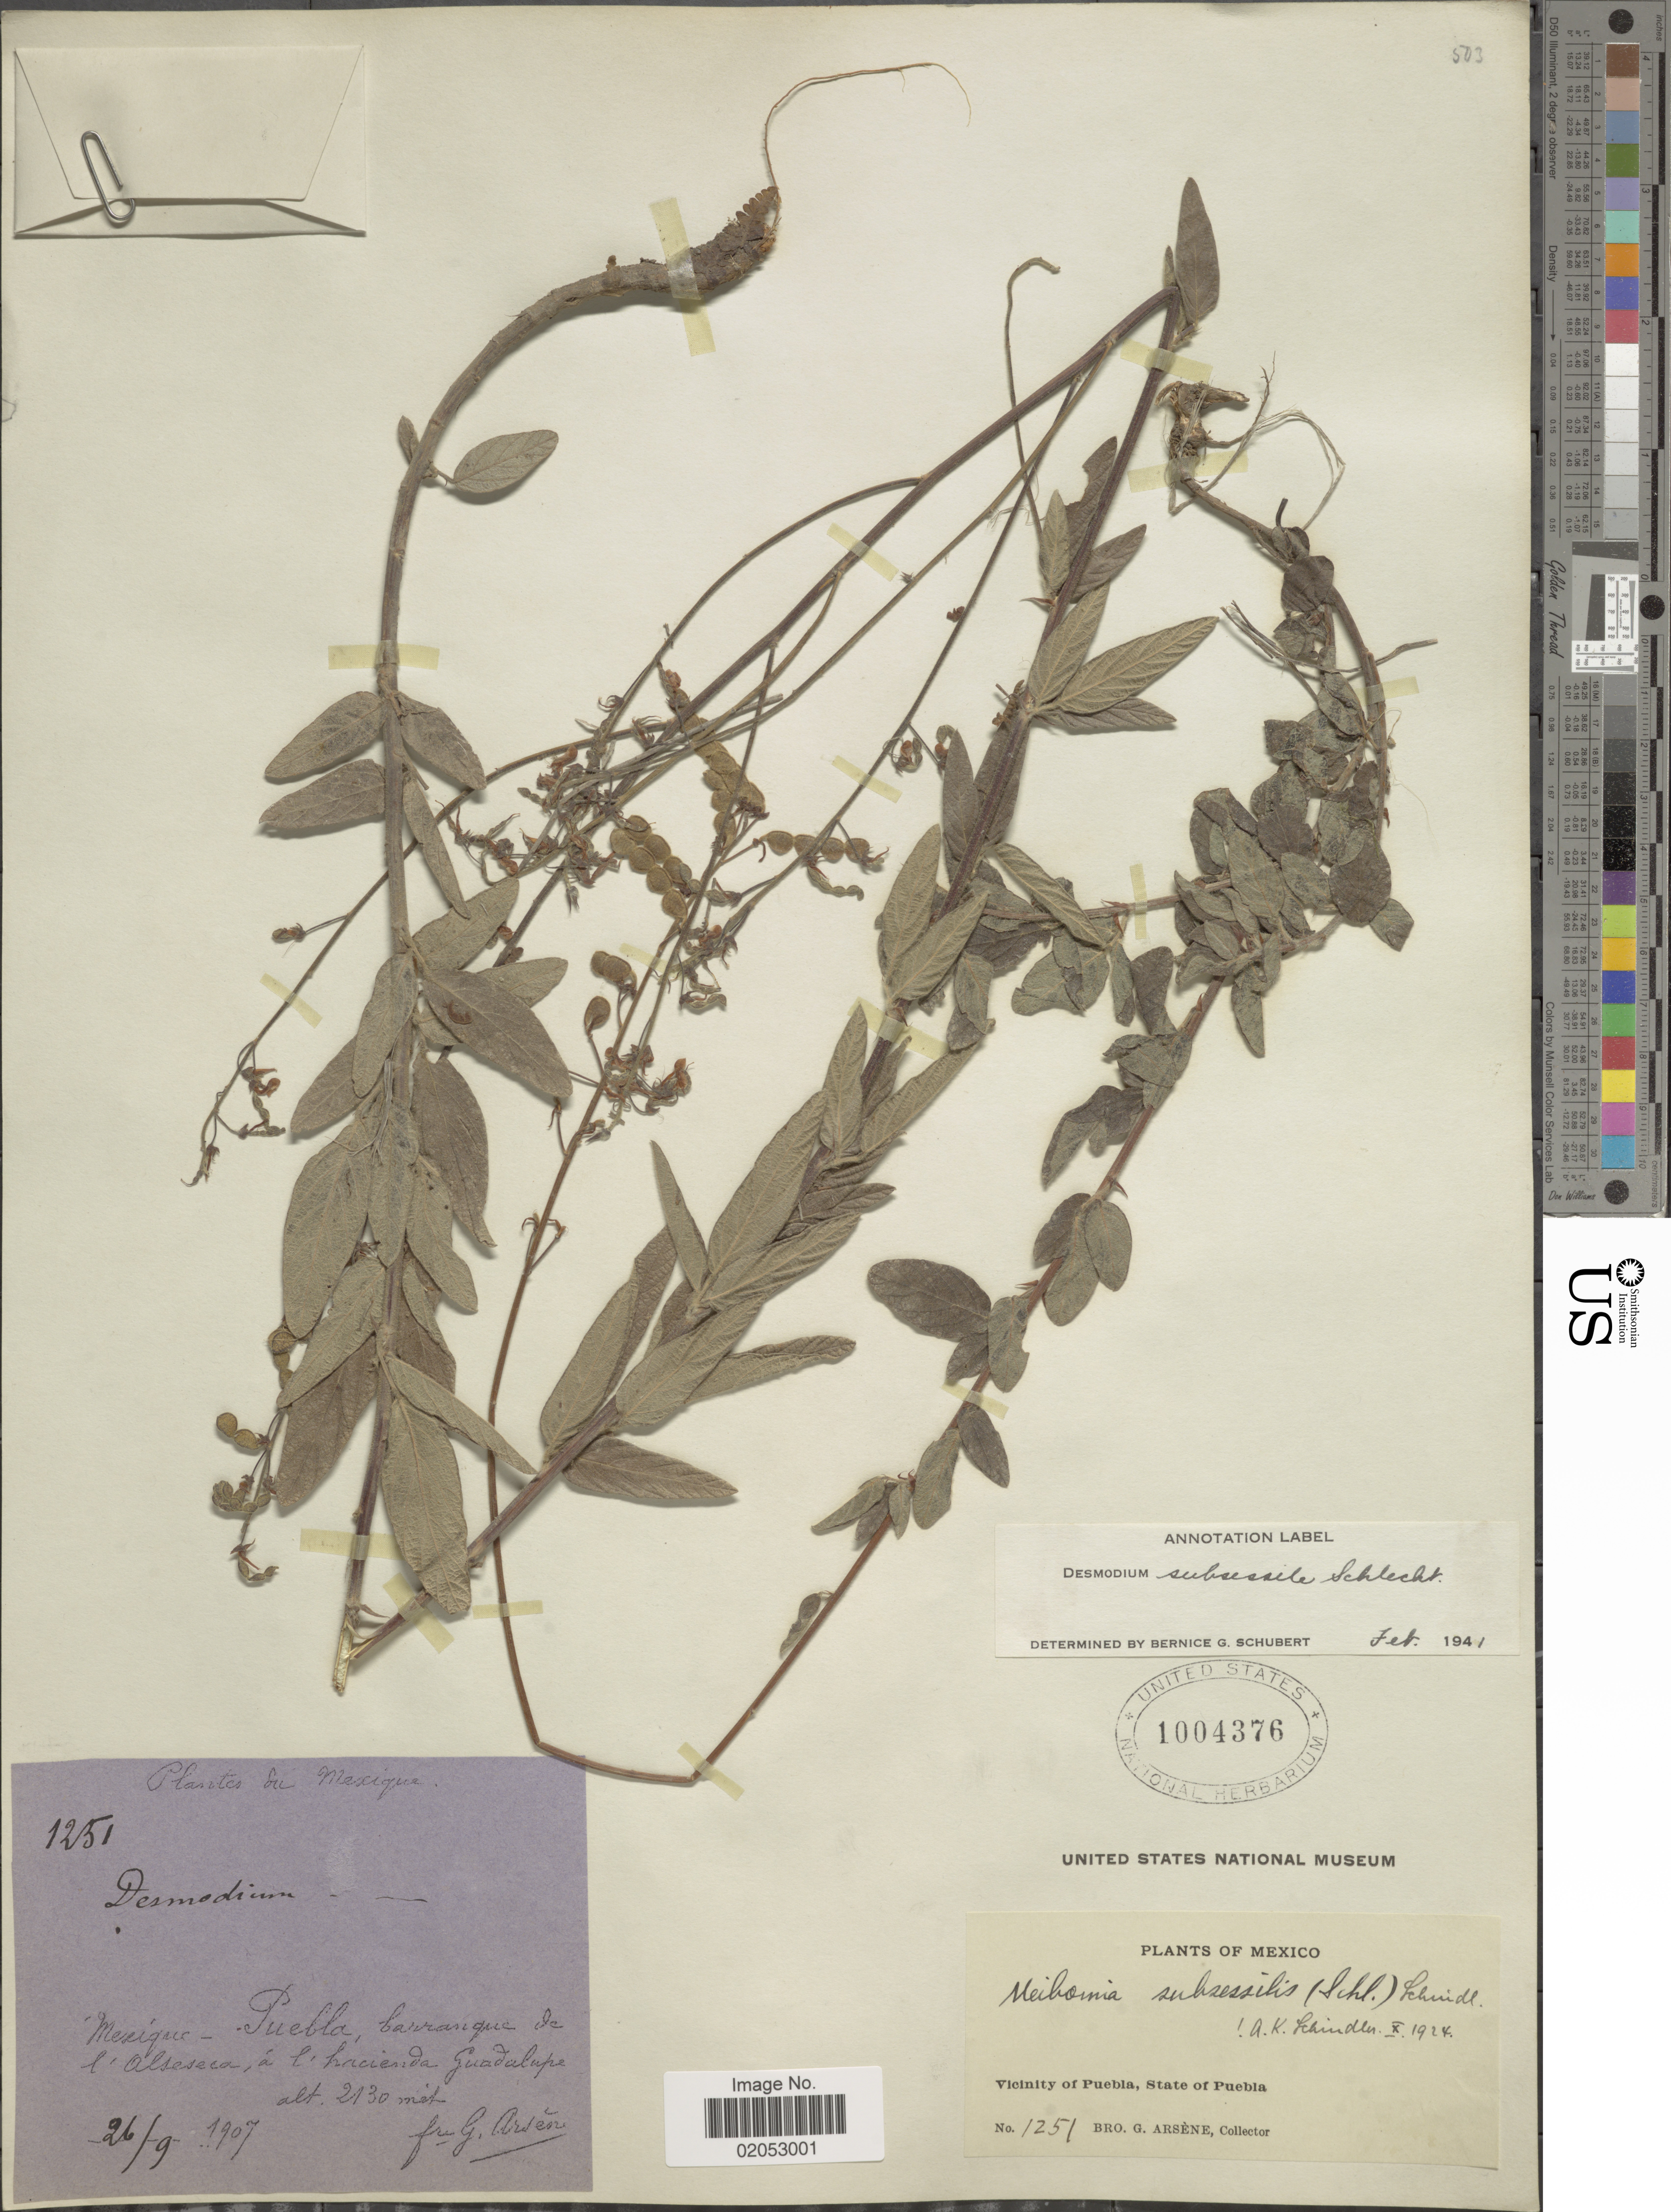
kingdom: Plantae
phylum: Tracheophyta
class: Magnoliopsida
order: Fabales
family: Fabaceae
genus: Desmodium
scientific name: Desmodium subsessile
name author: Seaton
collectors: Bro. G. Arsène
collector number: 1251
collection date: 1907-09-26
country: Mexico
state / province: Puebla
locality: Vicinity of Puebla, State of Puebla. Mexique - Puebla, barranque de l'Alseseca, á l'hacienda Guadalupe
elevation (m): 2130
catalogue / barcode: US 1004376